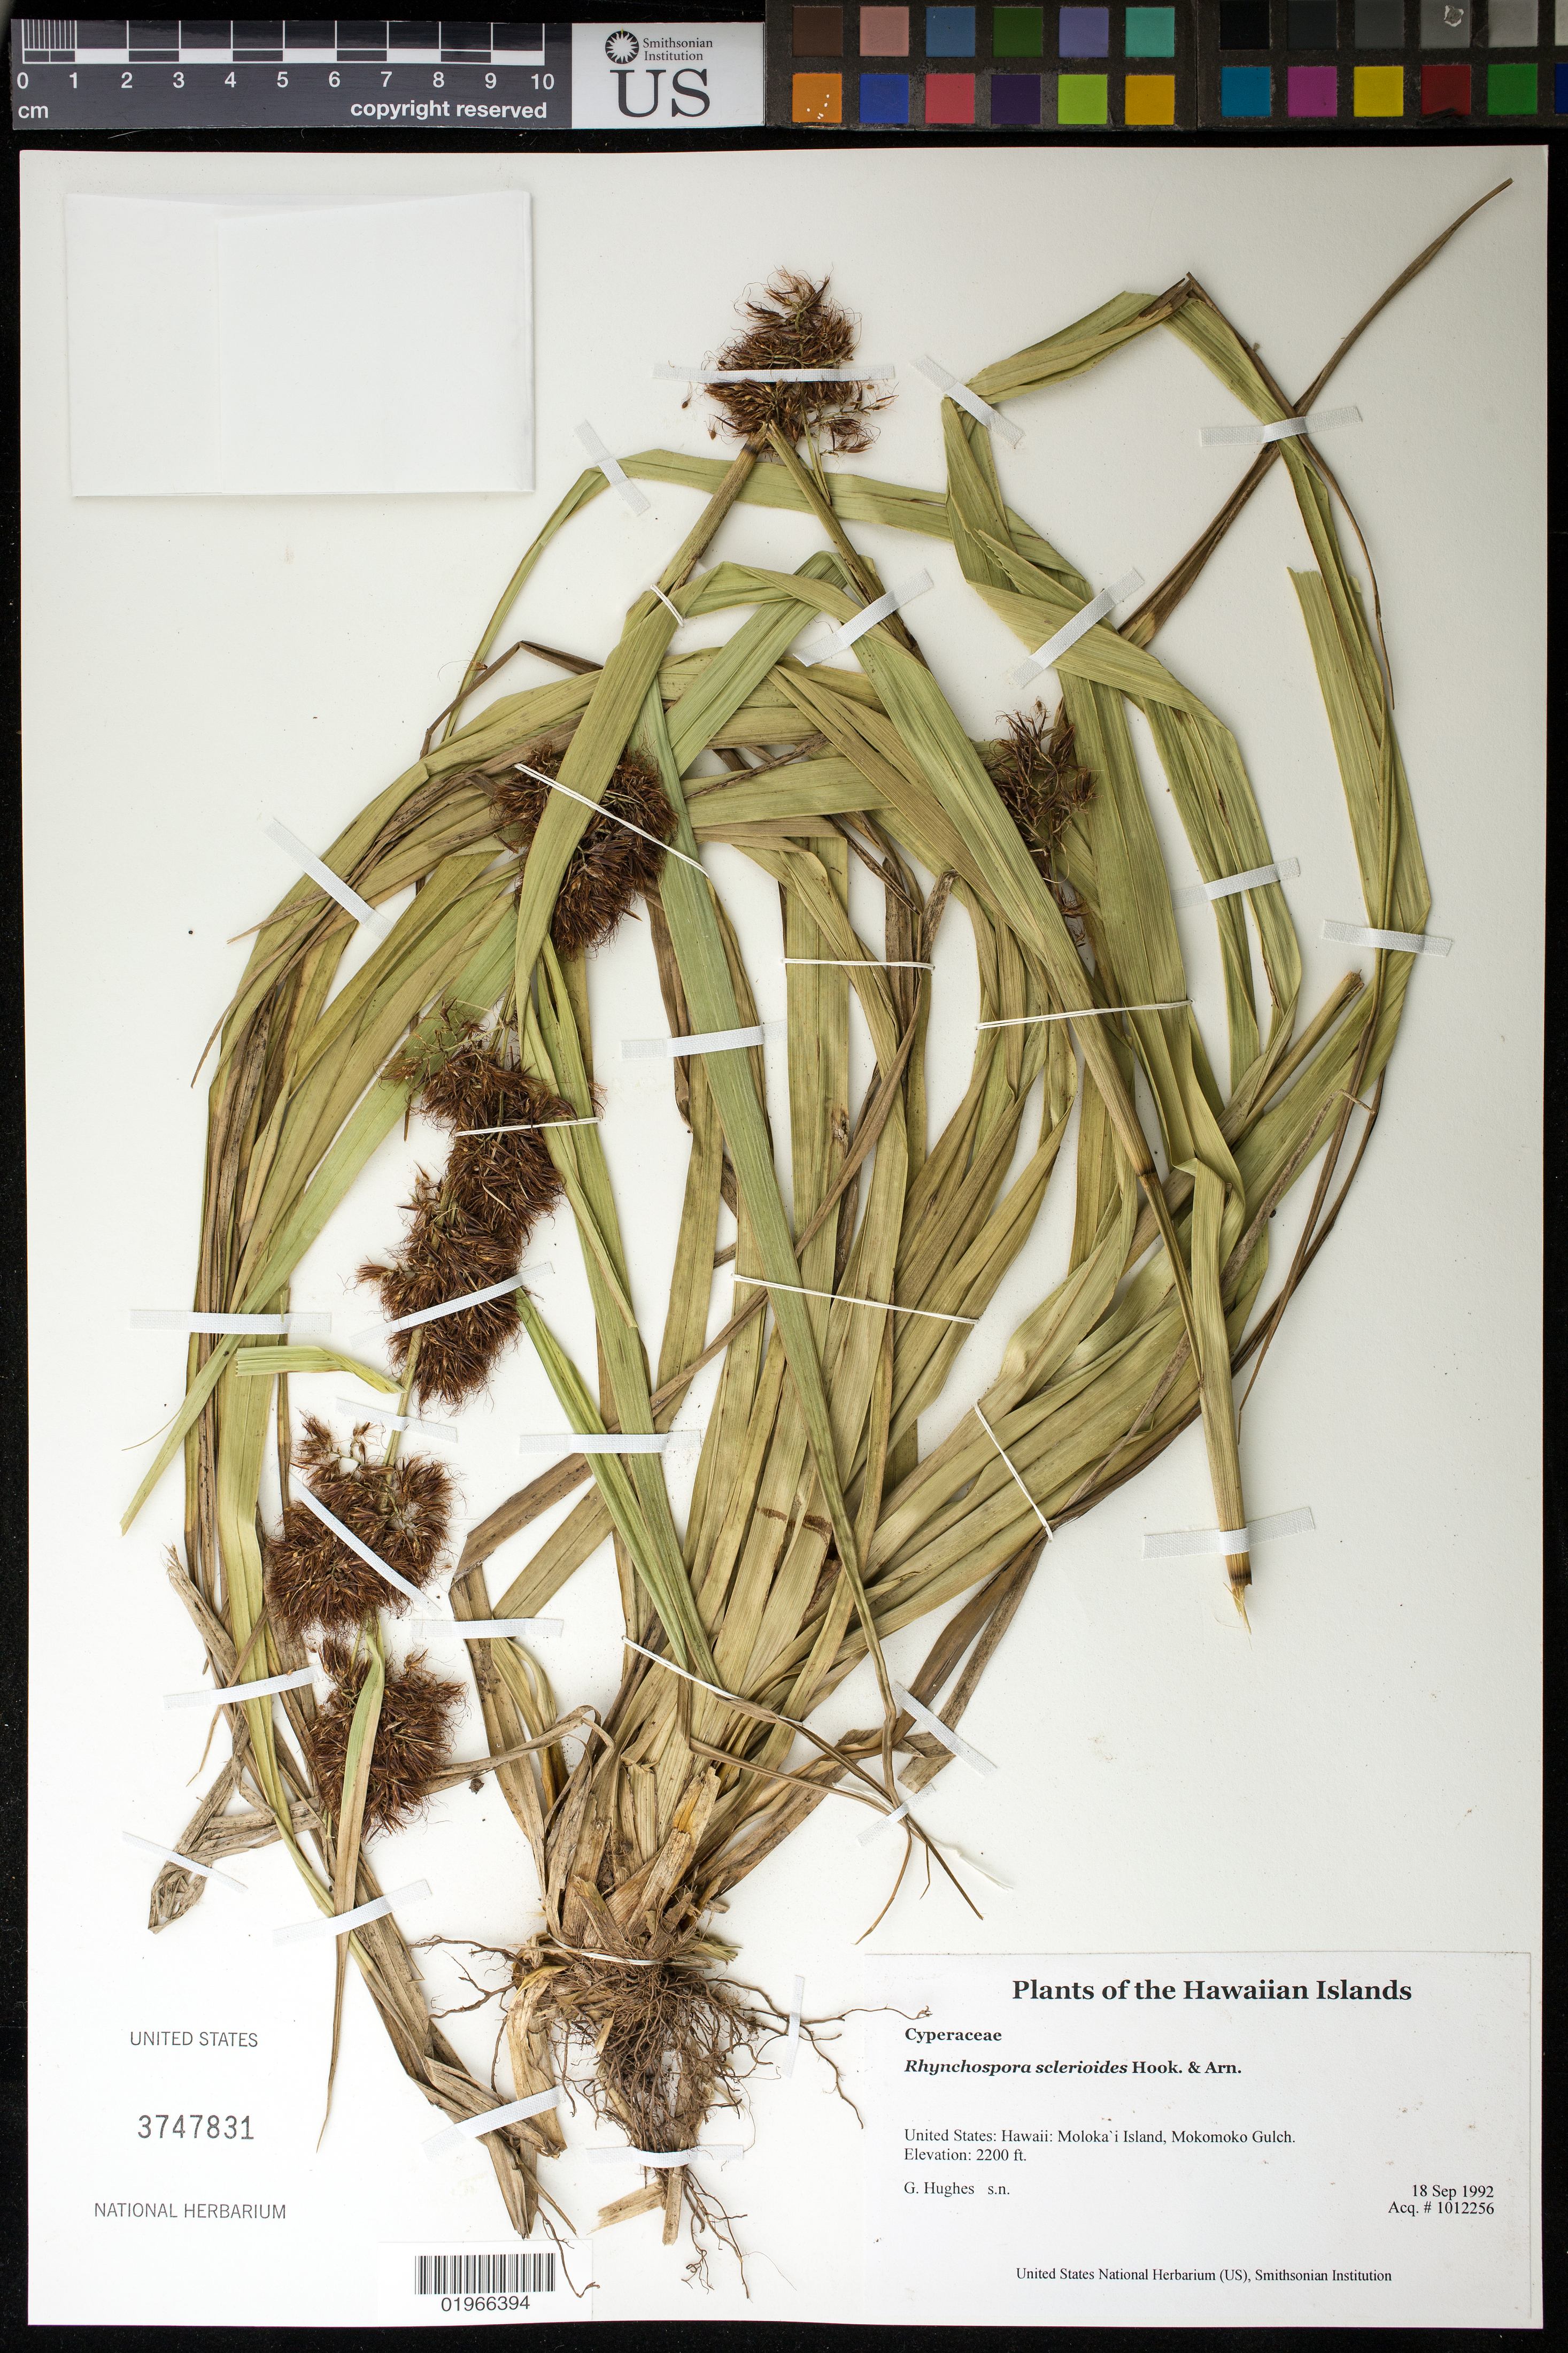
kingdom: Plantae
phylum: Tracheophyta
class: Liliopsida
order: Poales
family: Cyperaceae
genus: Rhynchospora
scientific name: Rhynchospora sclerioides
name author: Hook. & Arn.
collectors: G. Hughes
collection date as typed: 9-18-92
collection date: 1992-09-18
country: United States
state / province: Hawaii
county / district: Maui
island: Moloka'i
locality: Mokomoko Gulch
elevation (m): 671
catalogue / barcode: US 3747831